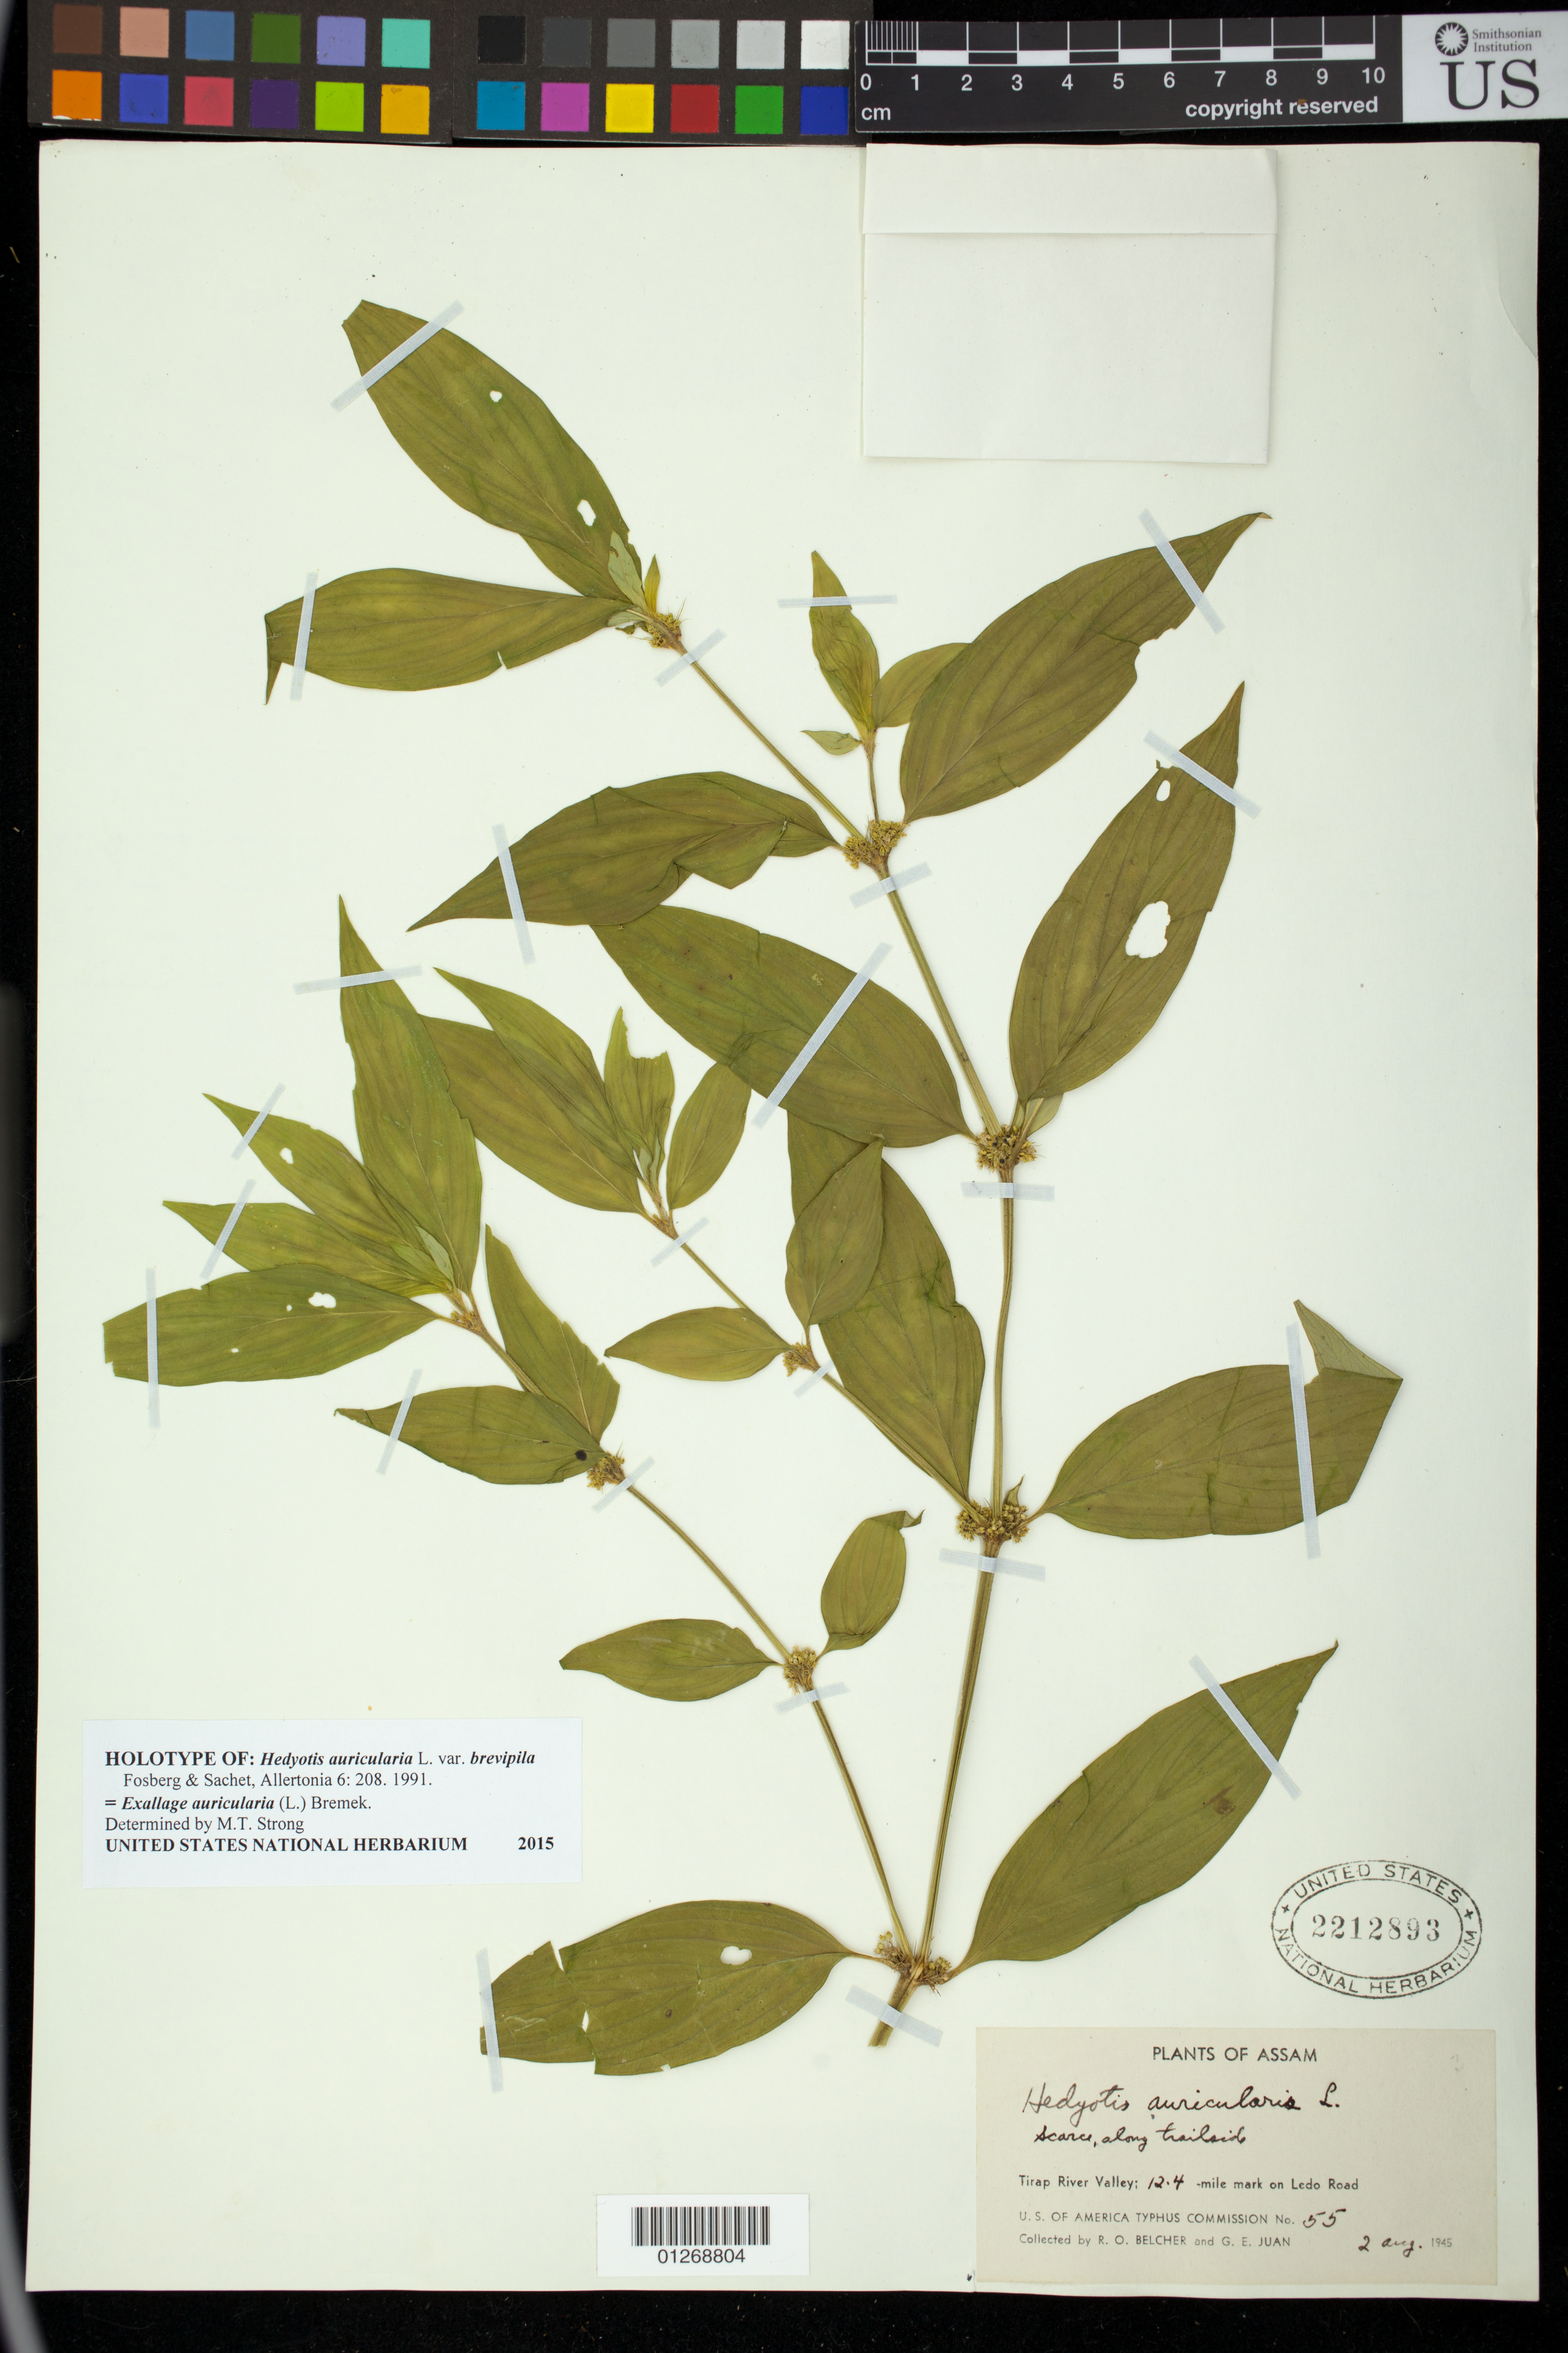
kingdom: Plantae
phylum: Tracheophyta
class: Magnoliopsida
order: Gentianales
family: Rubiaceae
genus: Hedyotis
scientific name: Hedyotis auricularia var. brevipila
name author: Fosberg & Sachet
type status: Holotype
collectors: R. Belcher & G. Juan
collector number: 55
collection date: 1945-08-02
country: India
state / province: Assam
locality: Tirap River Valley; 12.4-mile mark on Ledo Road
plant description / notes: Annotated as holotype by M.T. Strong (2015) but not annotated with taxon name or type designation by the authors (Fosberg & Sachet).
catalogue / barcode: US 2212893